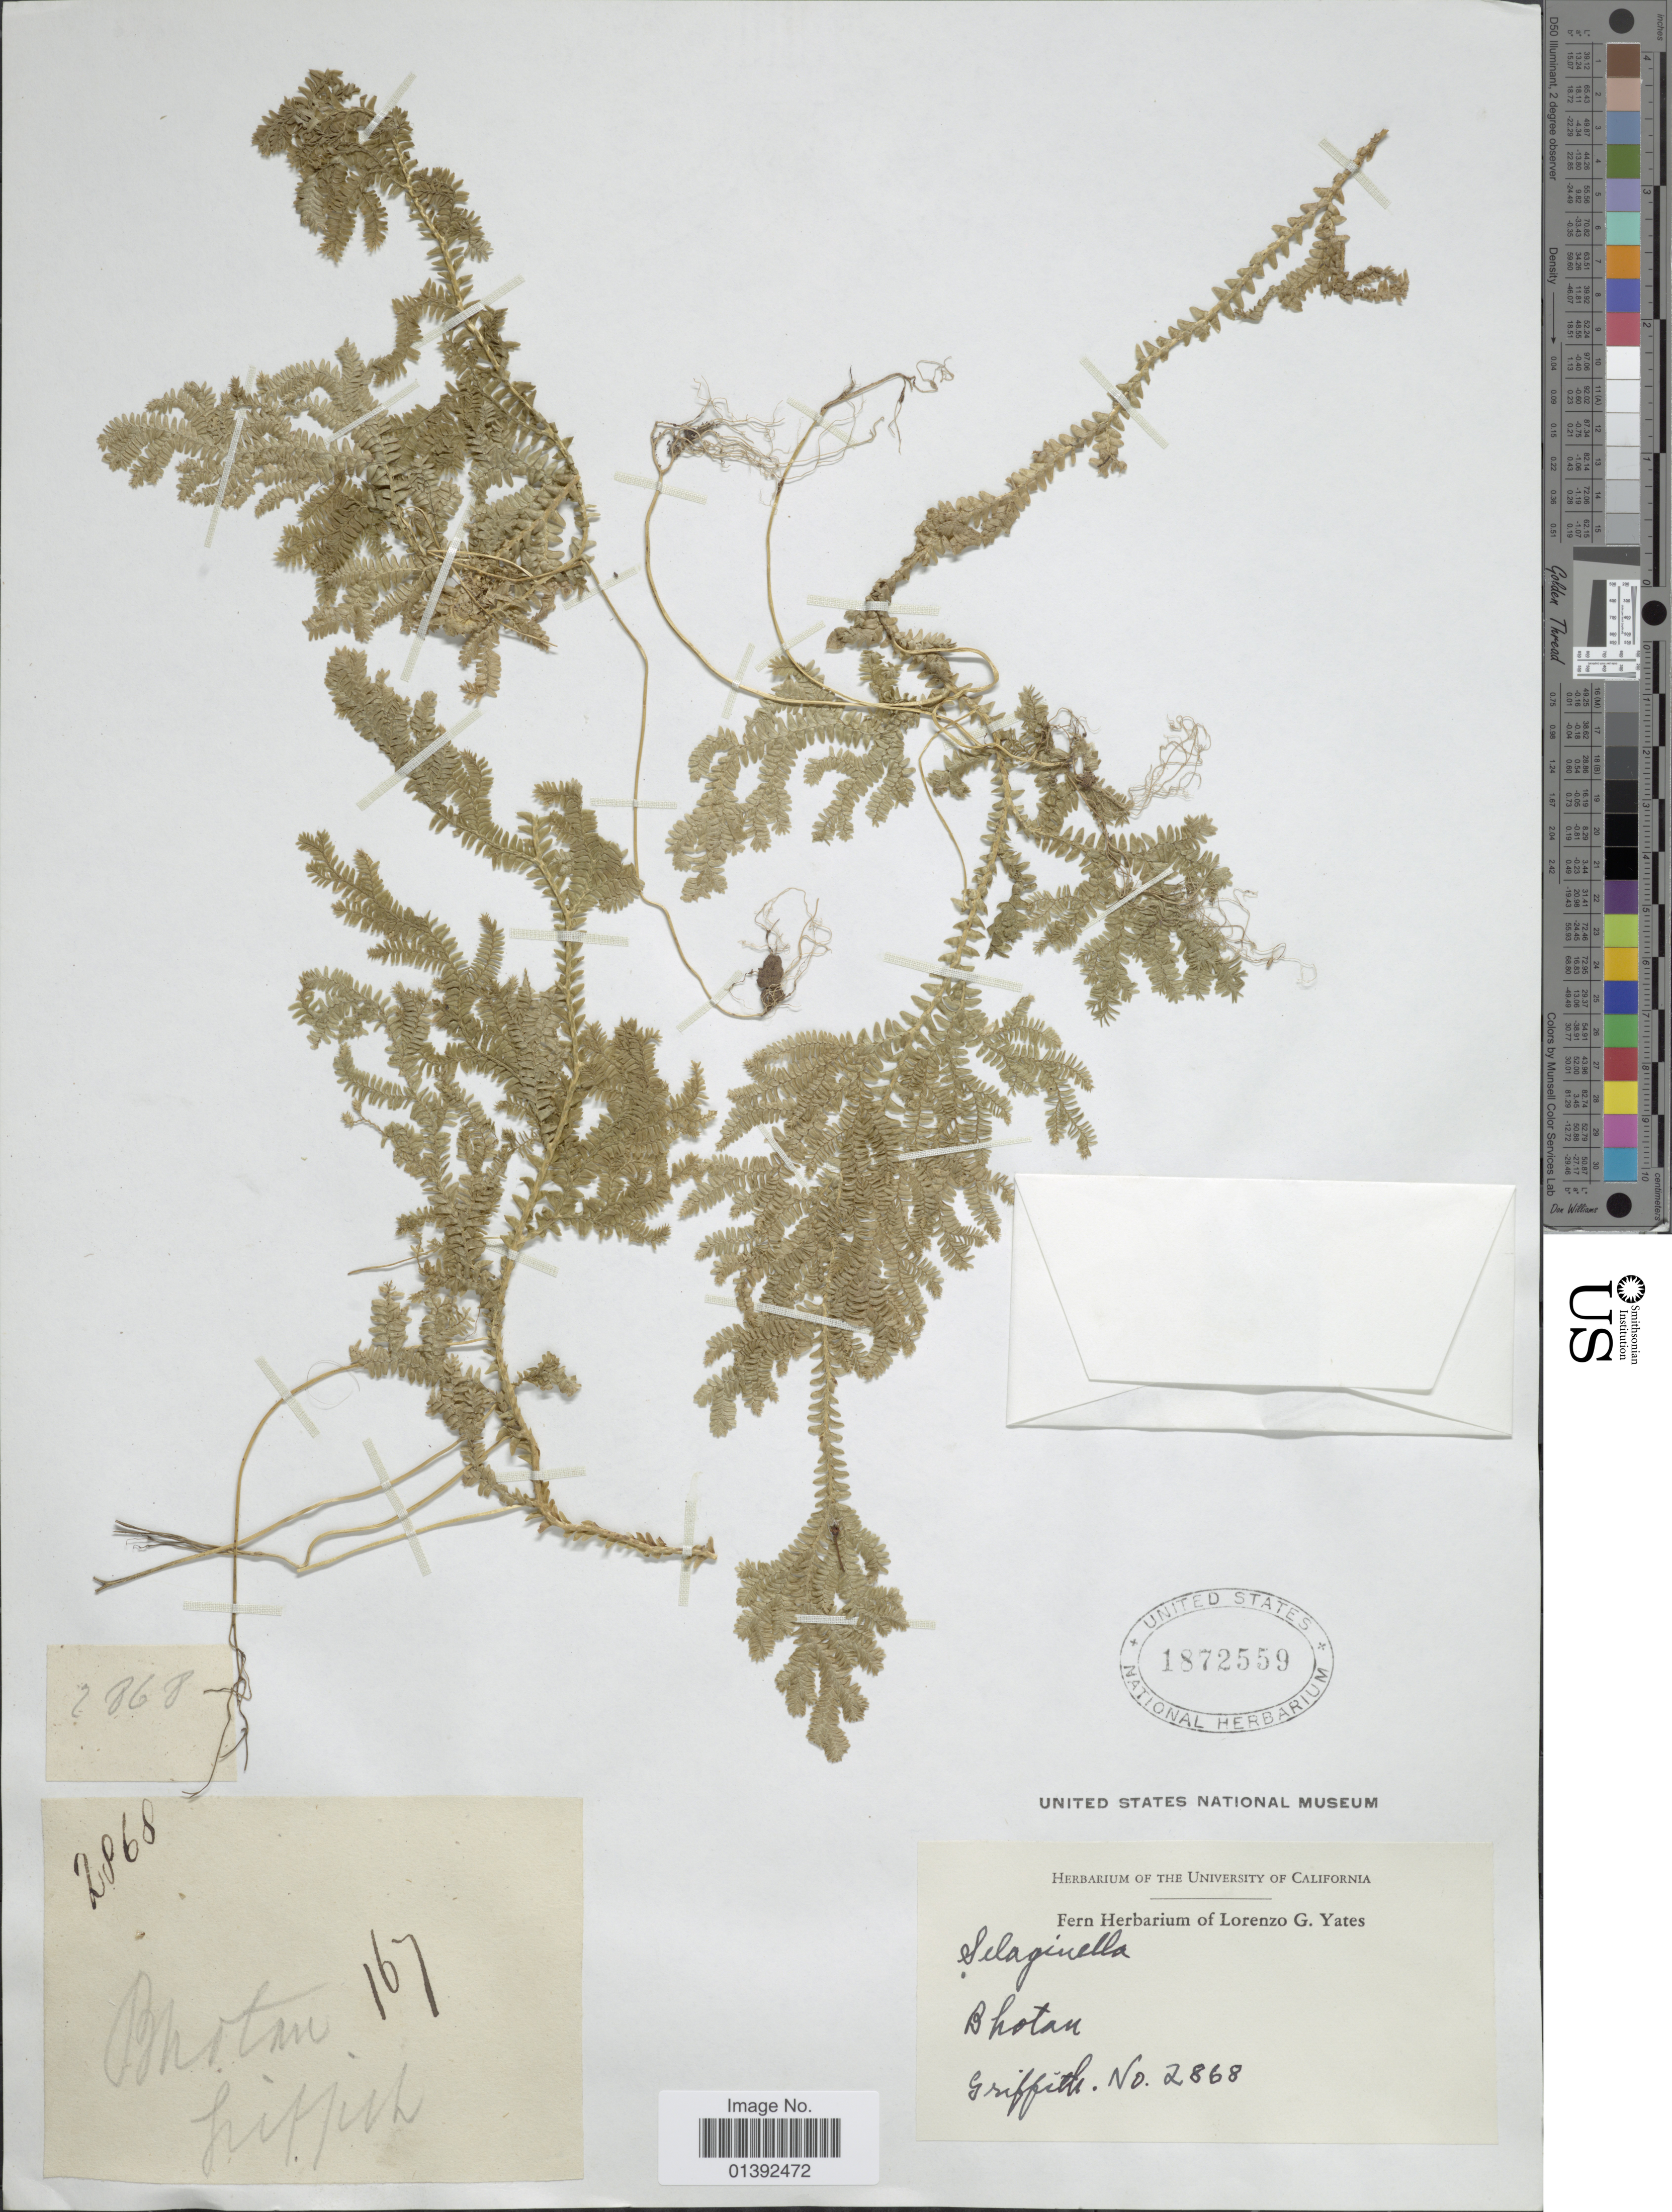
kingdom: Plantae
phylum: Tracheophyta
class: Lycopodiopsida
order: Selaginellales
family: Selaginellaceae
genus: Selaginella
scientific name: Selaginella sp.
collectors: Griffith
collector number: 2868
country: Bhutan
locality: Bhotan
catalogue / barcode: US 1872559